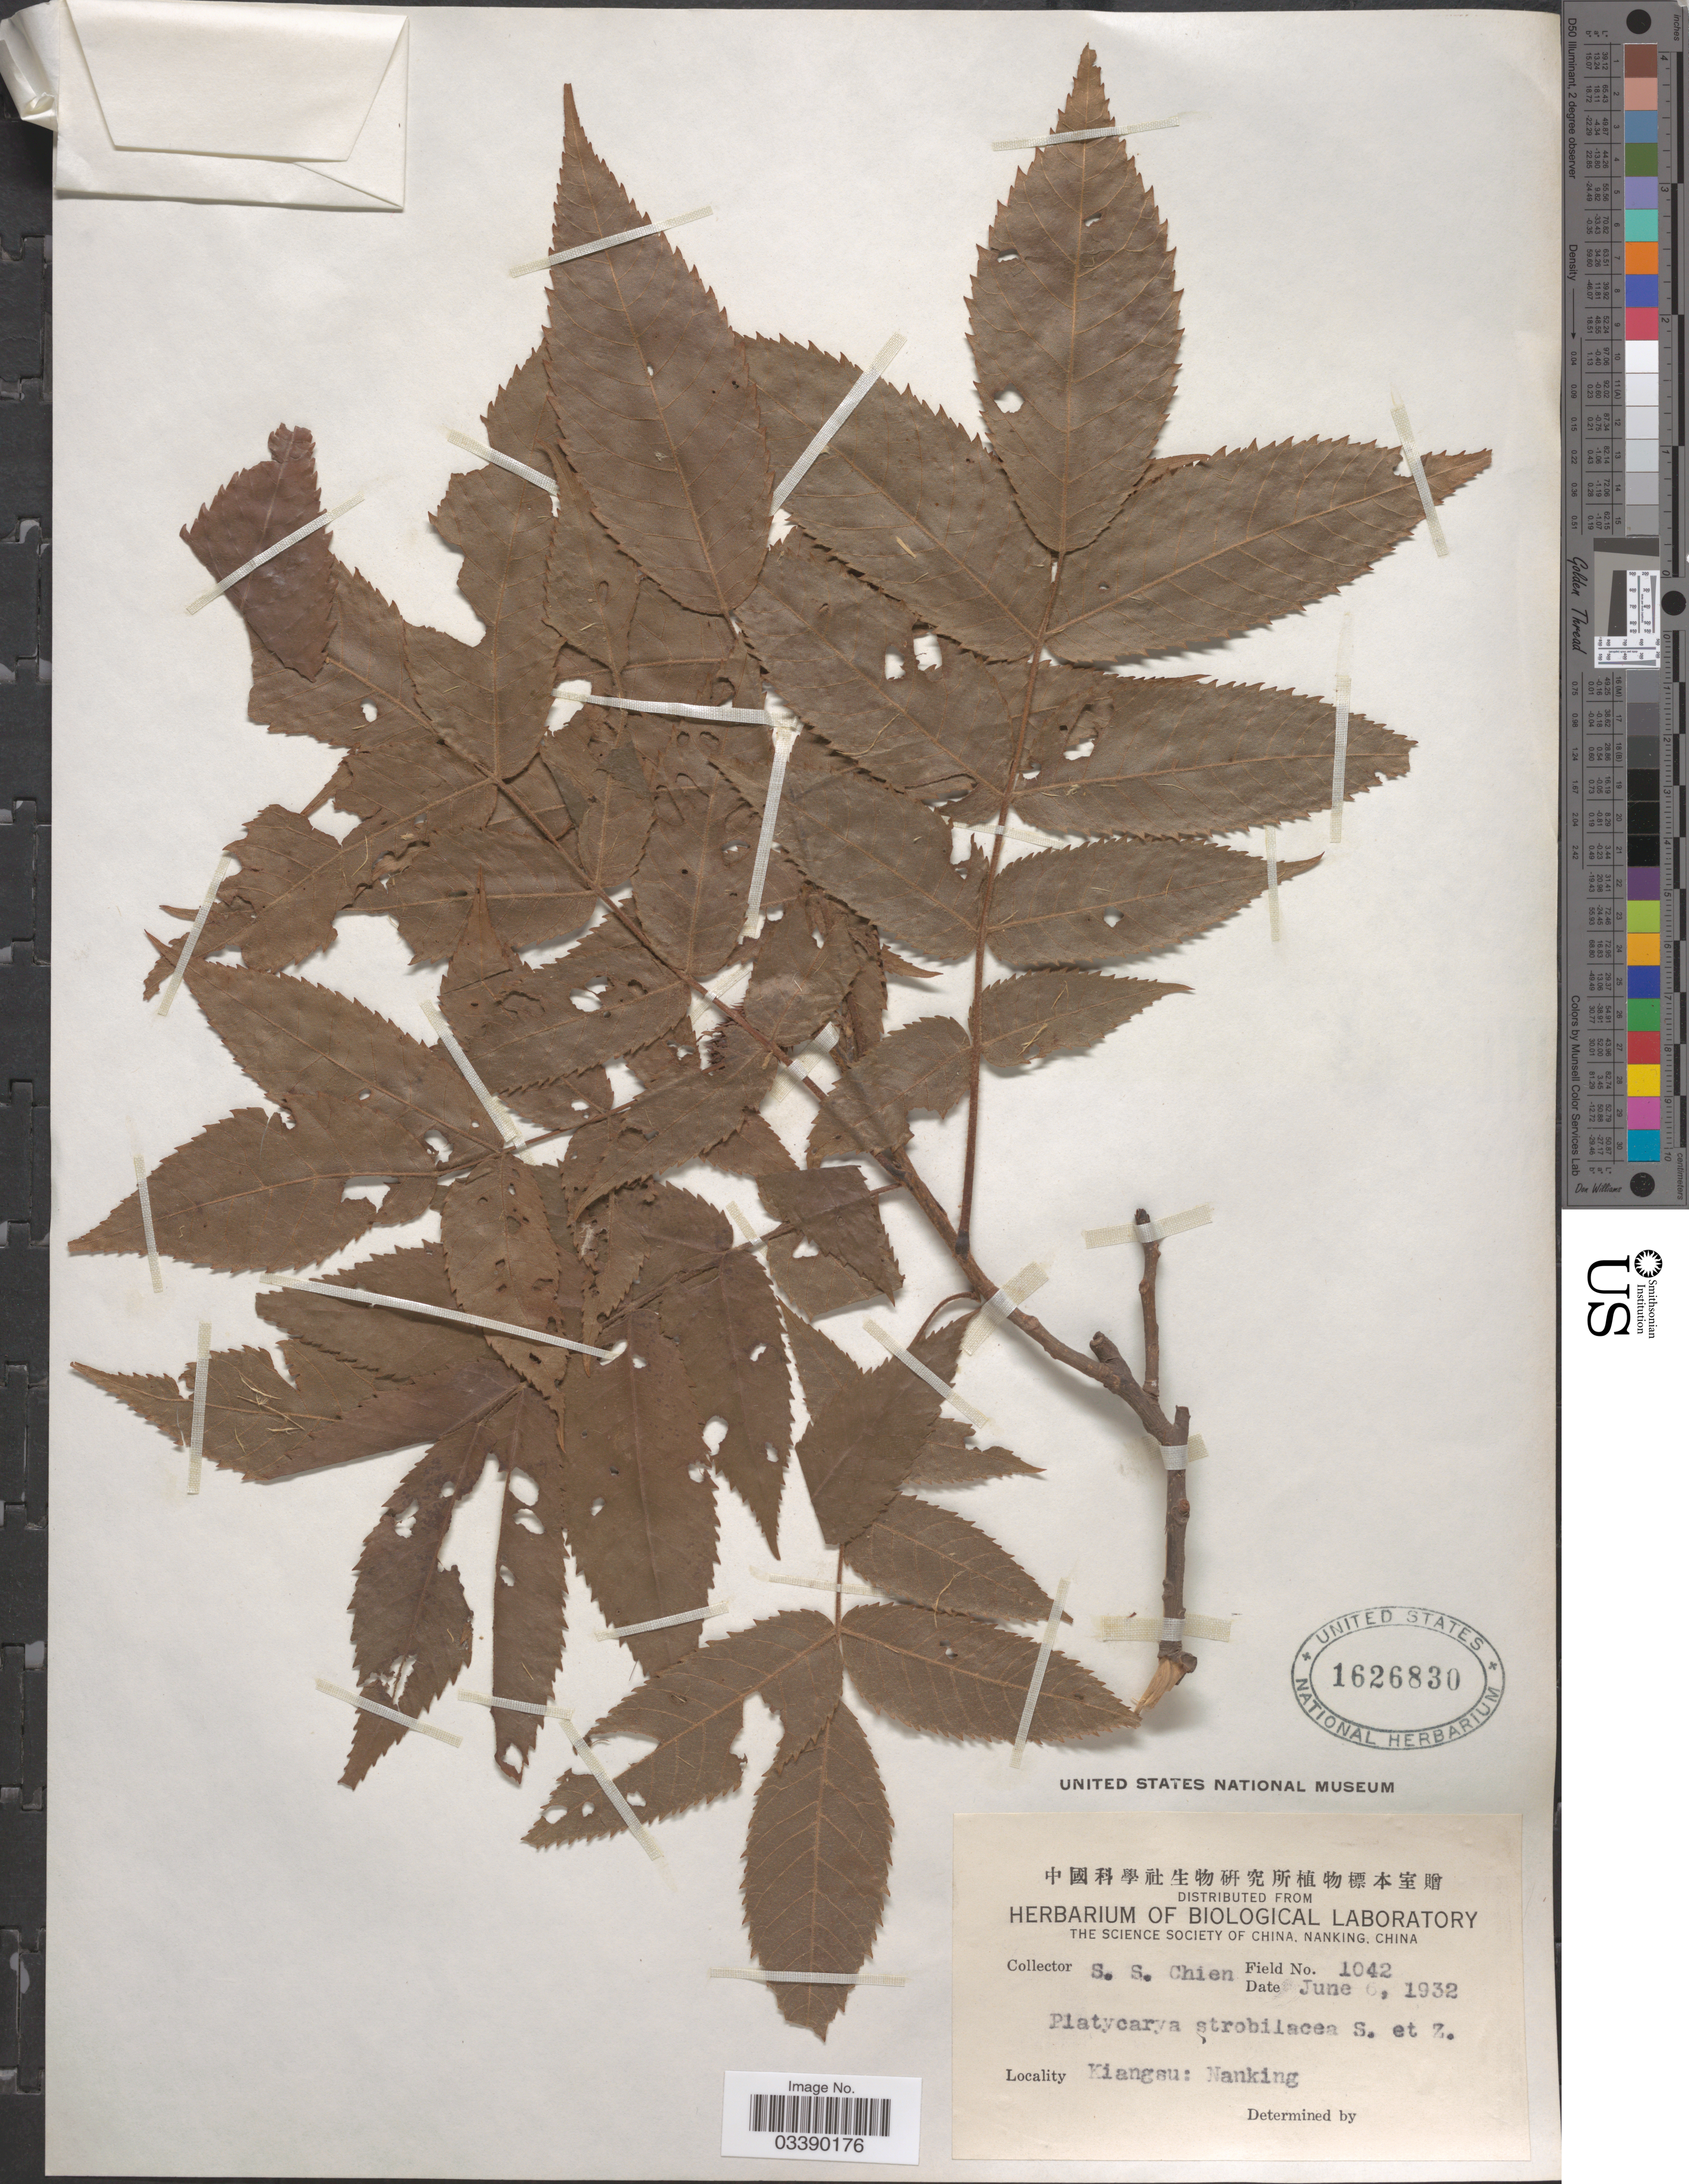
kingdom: Plantae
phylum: Tracheophyta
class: Magnoliopsida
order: Fagales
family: Juglandaceae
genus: Platycarya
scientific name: Platycarya strobilacea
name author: Siebold & Zucc.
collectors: S. Chien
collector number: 1042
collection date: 1932-06-06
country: China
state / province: Jiangsu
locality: Kiangsu: Nanking.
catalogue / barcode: US 1626830